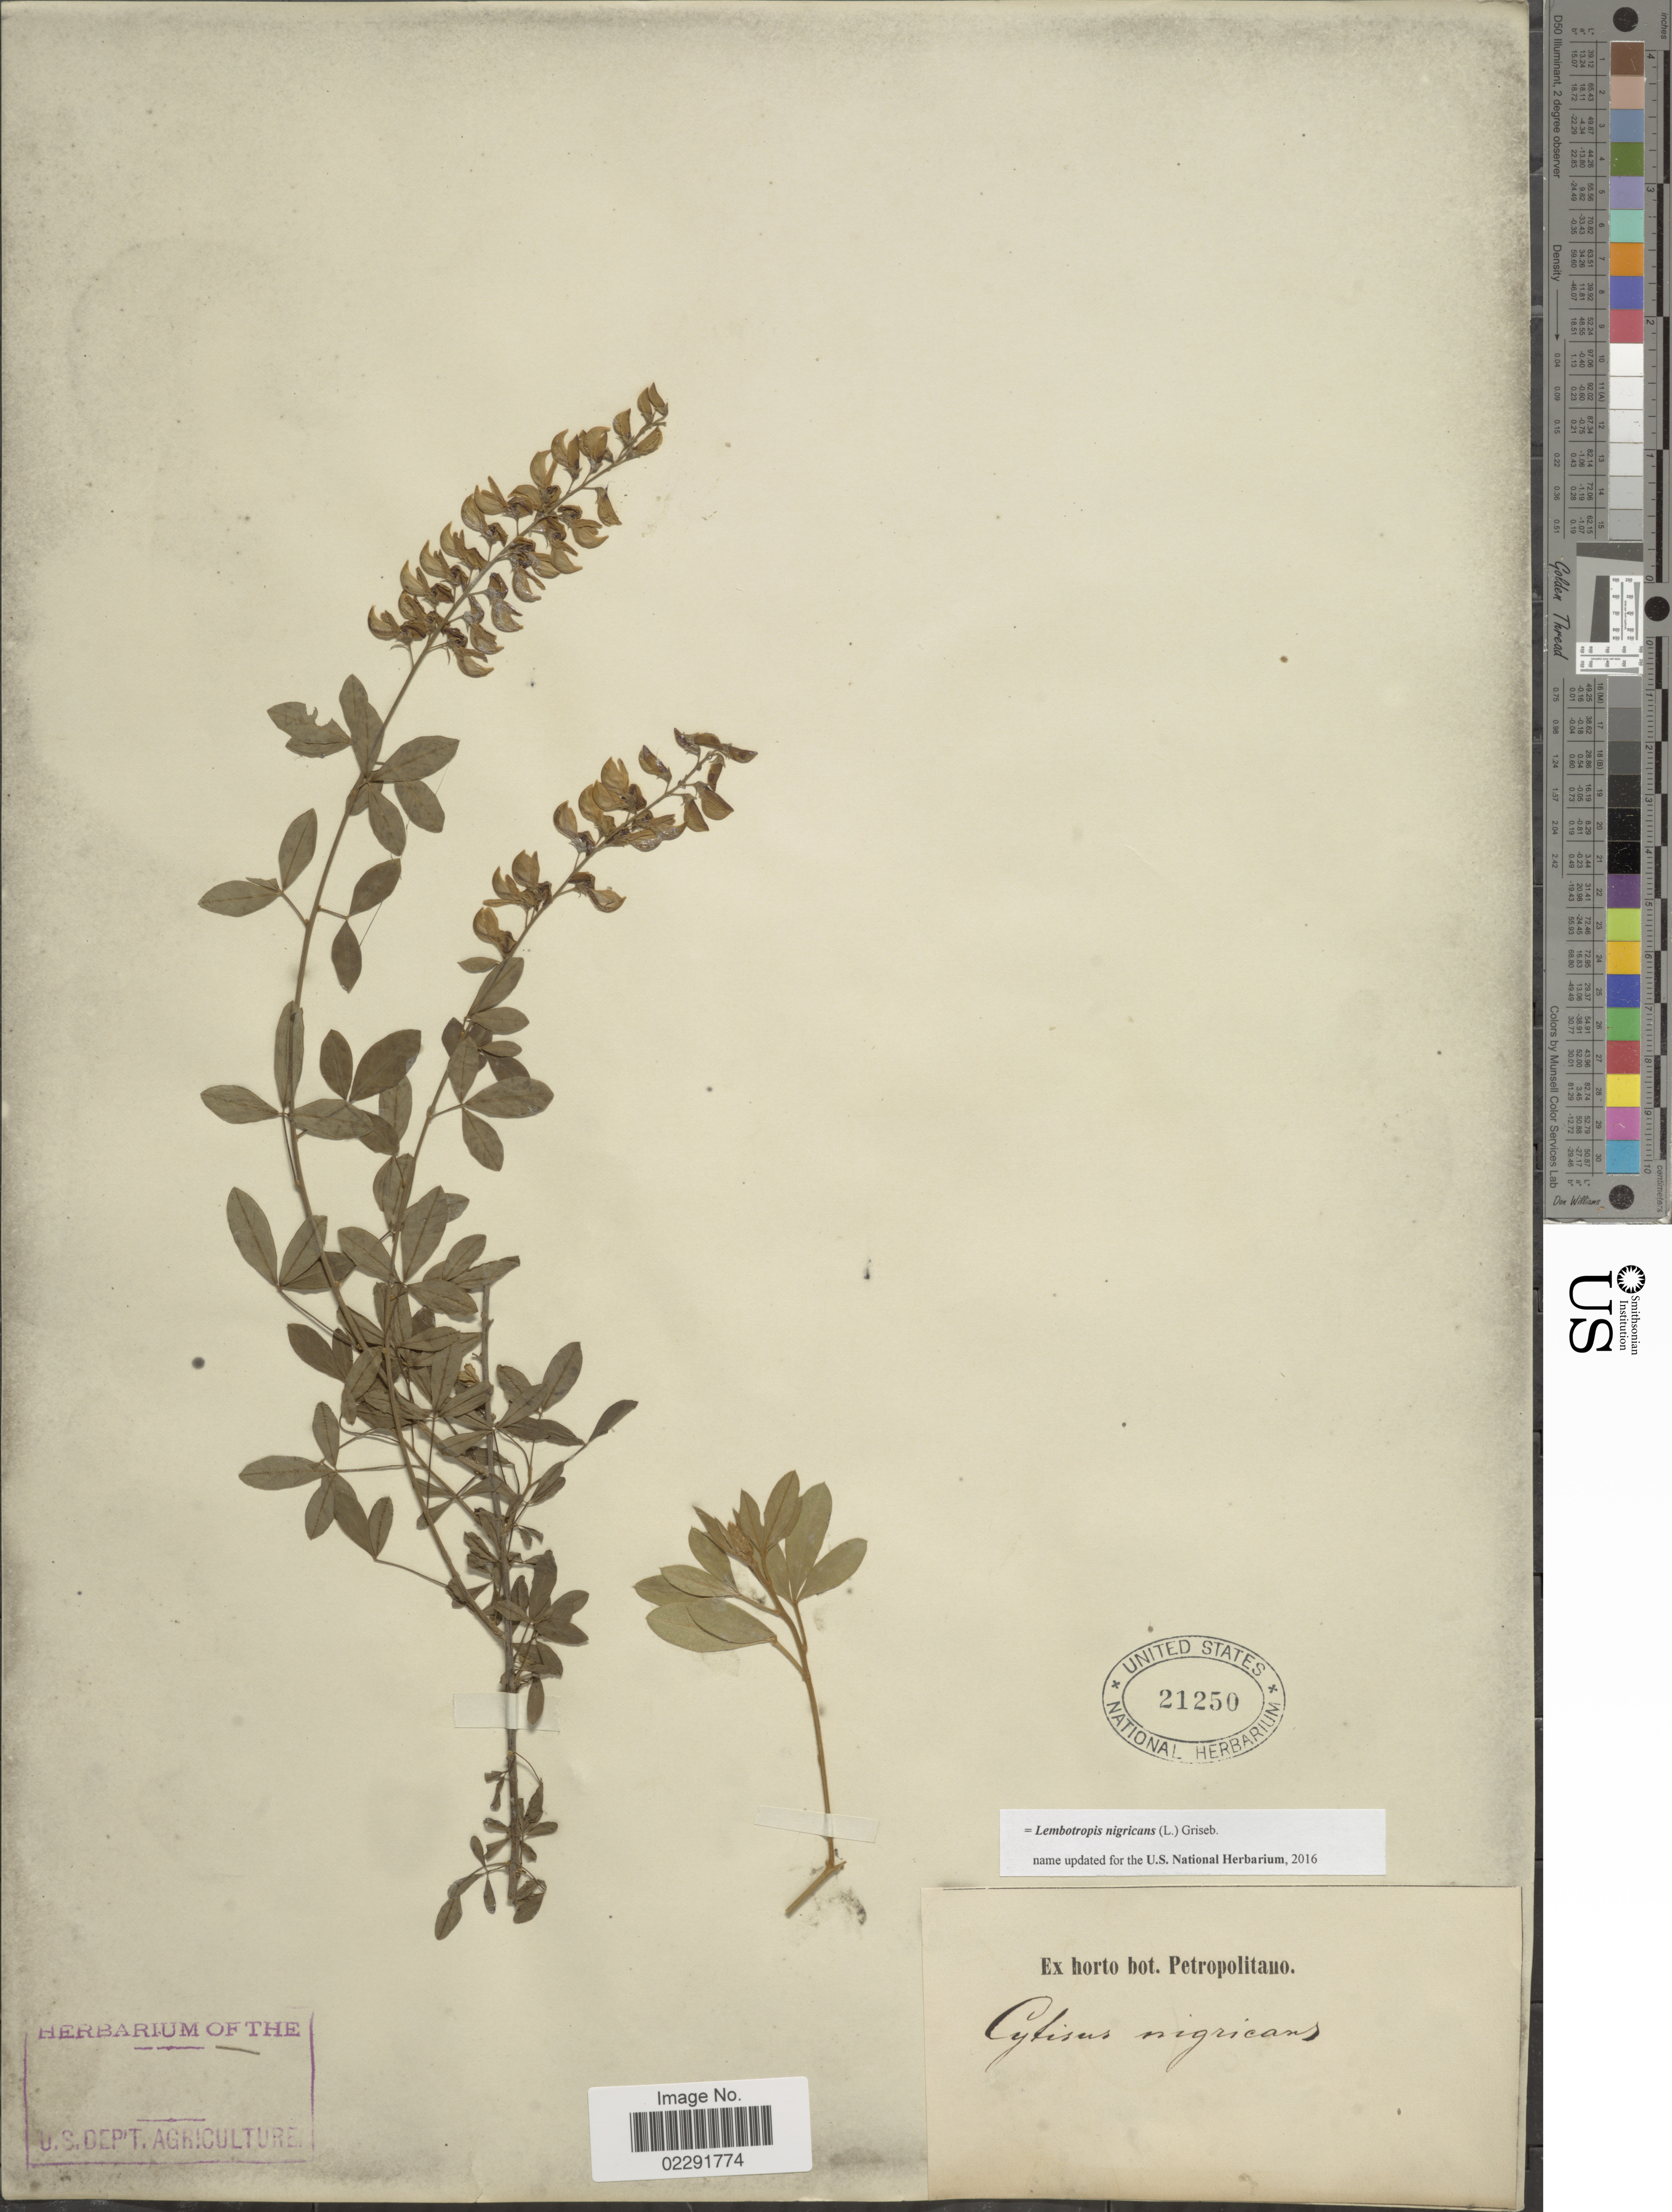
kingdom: Plantae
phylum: Tracheophyta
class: Magnoliopsida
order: Fabales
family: Fabaceae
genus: Lembotropis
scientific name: Lembotropis nigricans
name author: (L.) Griseb.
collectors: ex Horto Bot. Petropolitano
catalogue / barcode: US 21250